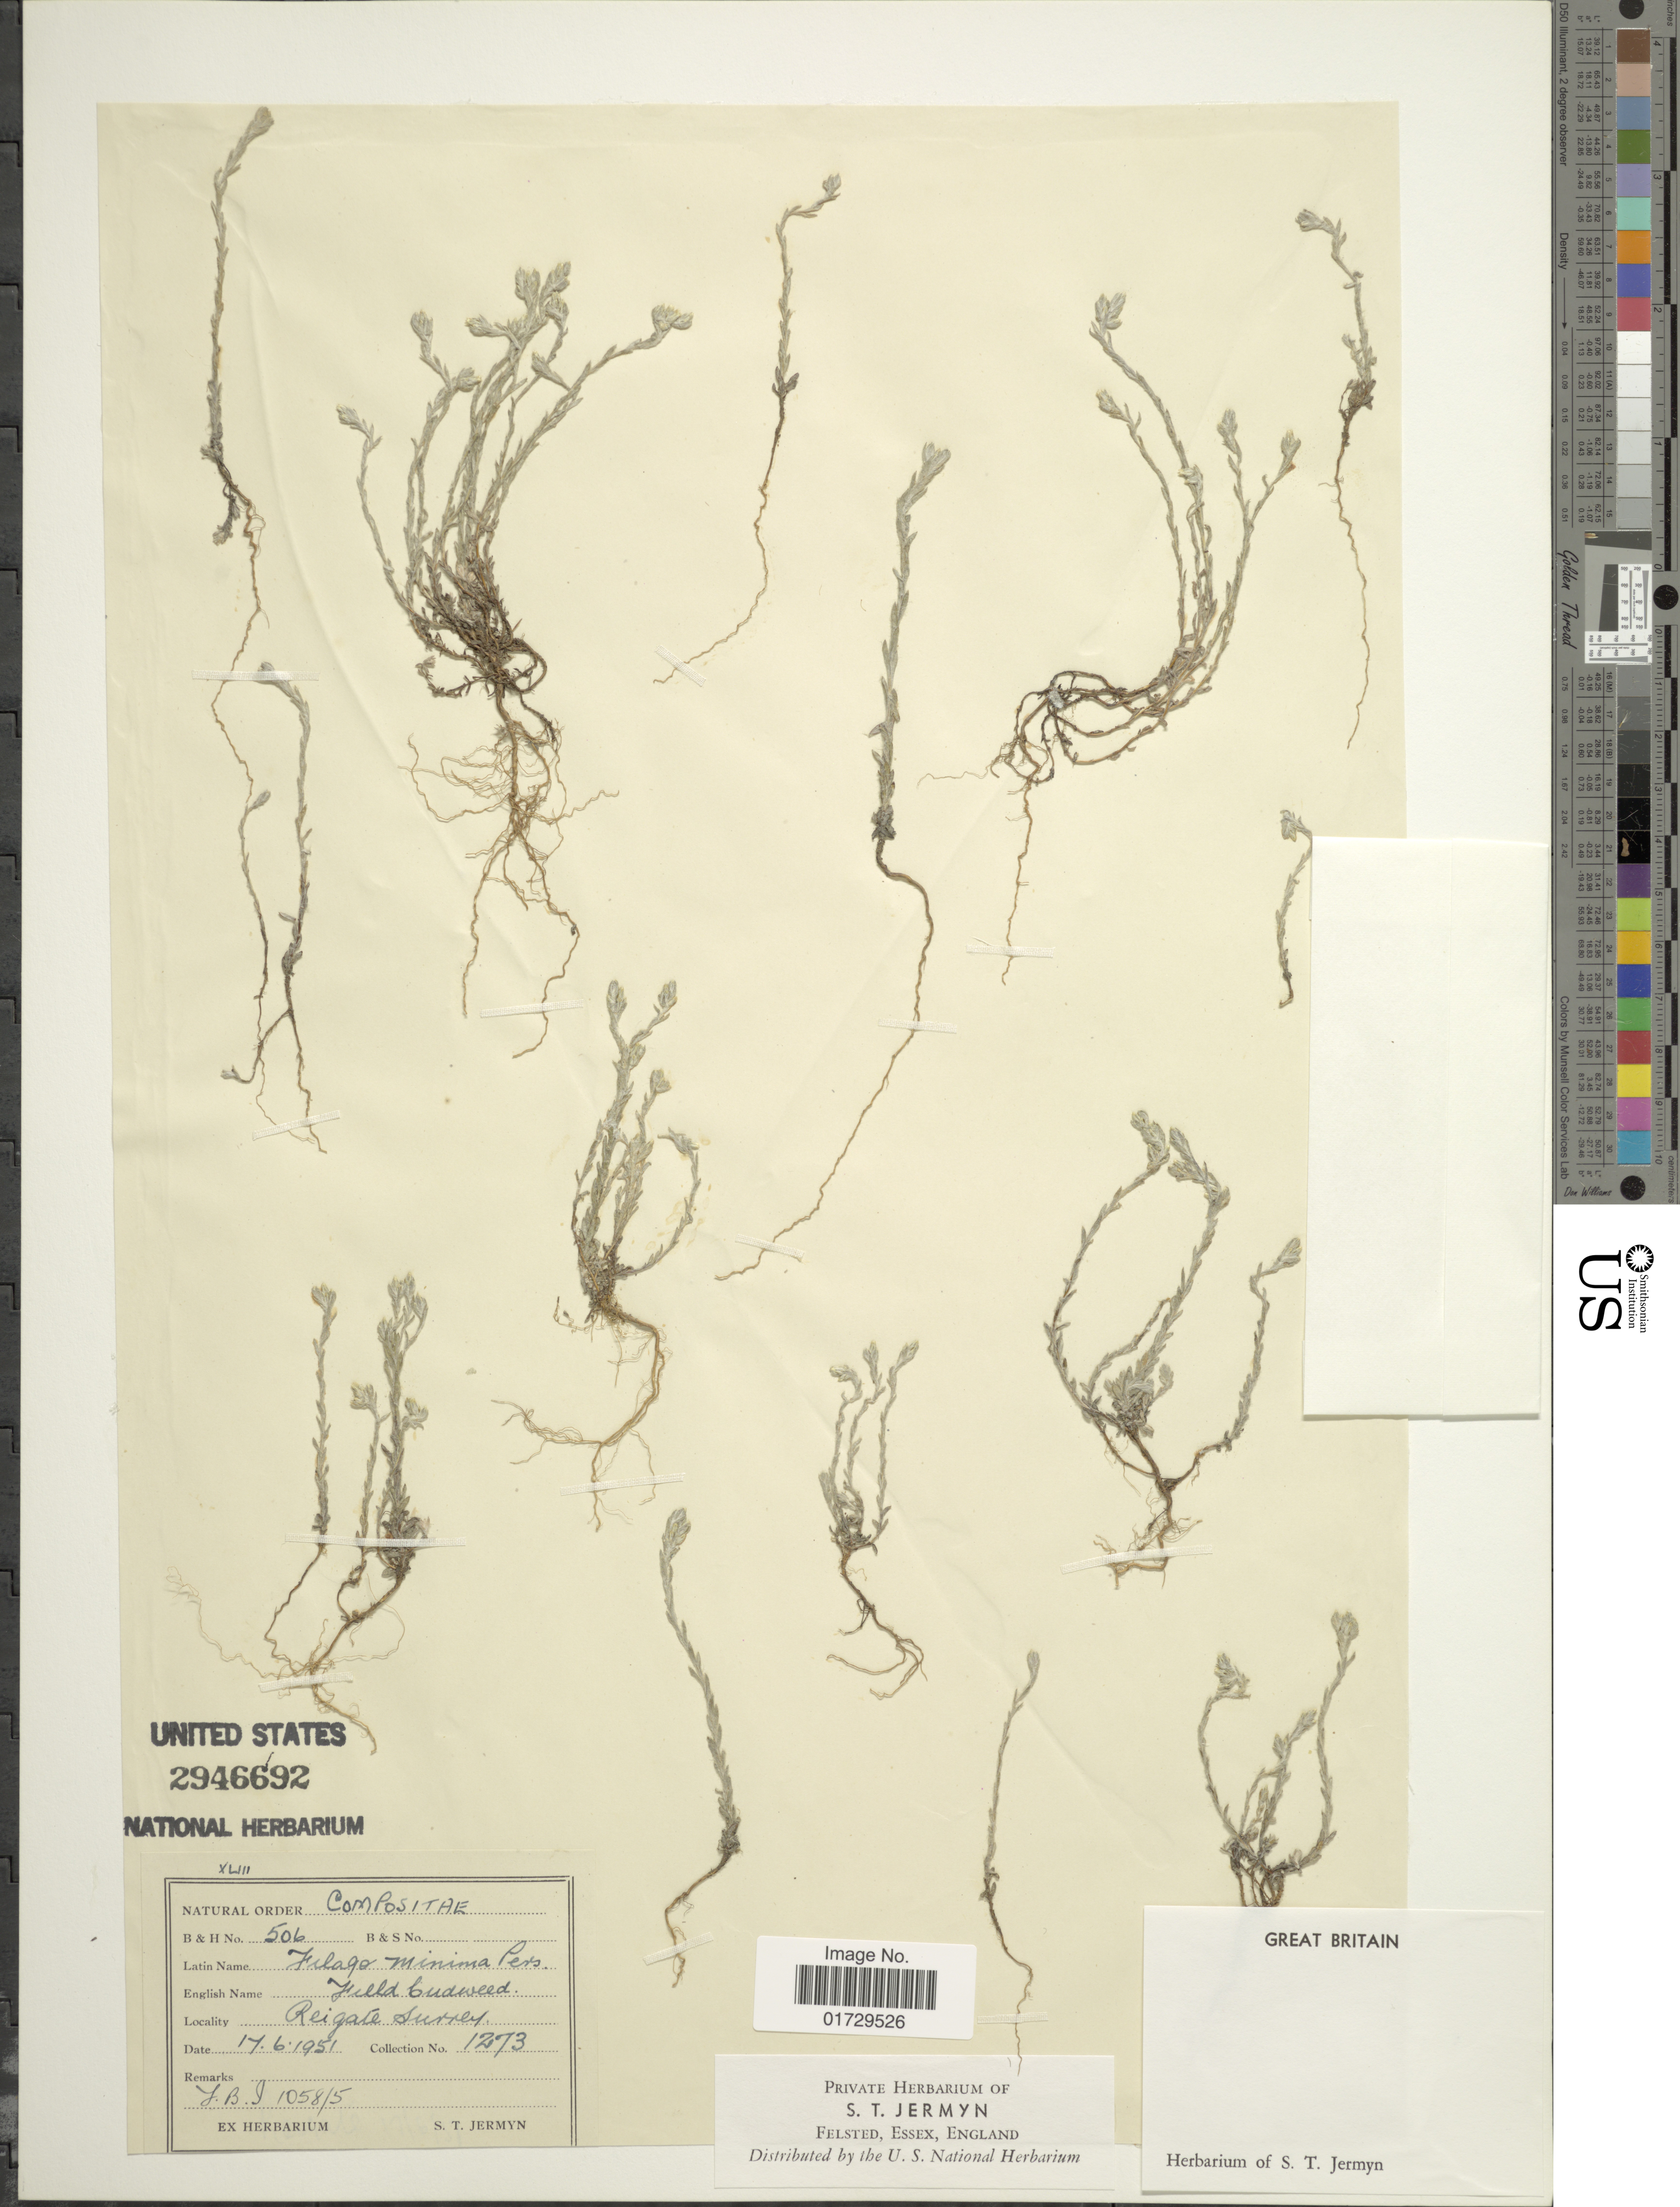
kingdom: Plantae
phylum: Tracheophyta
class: Magnoliopsida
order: Asterales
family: Asteraceae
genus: Filago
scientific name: Filago minima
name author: (Sm.) Pers.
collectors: ex herb. S. T. Jermyn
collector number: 1273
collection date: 1951-06-17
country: United Kingdom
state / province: England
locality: Reigate Surrey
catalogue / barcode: US 2946692